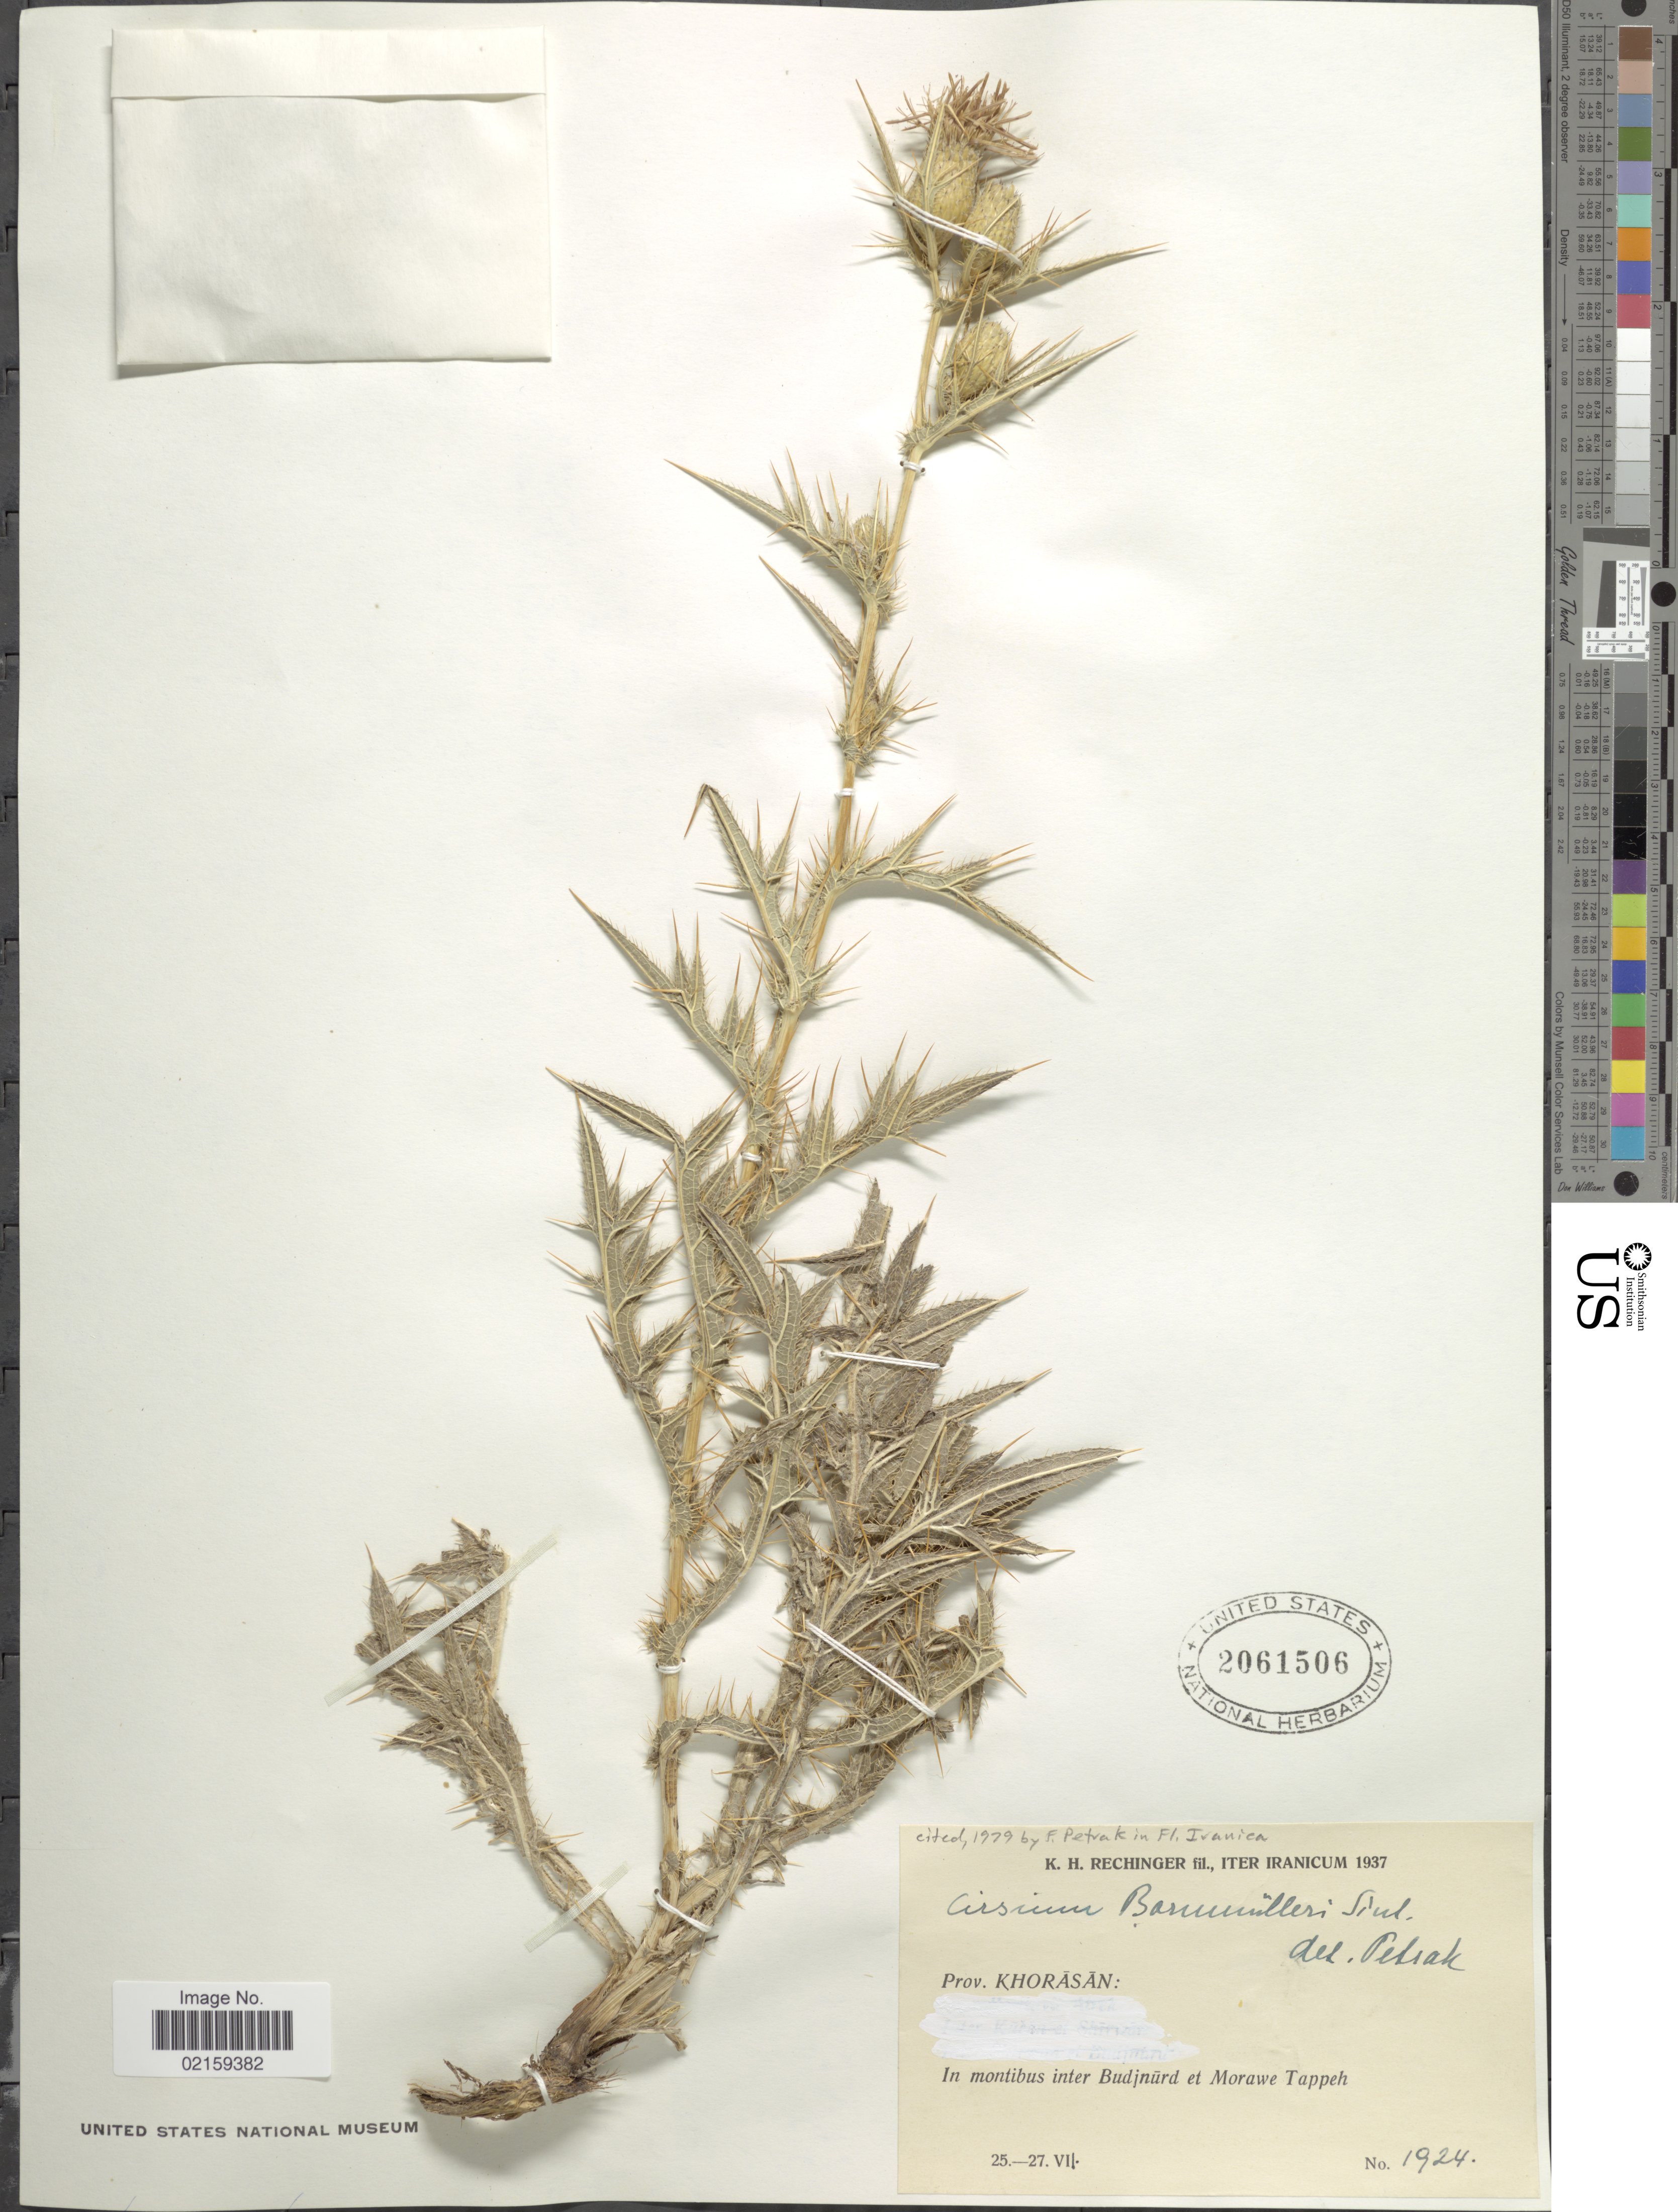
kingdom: Plantae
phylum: Tracheophyta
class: Magnoliopsida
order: Asterales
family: Asteraceae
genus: Cirsium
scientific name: Cirsium bornmuelleri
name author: Sint. & Bornm.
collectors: K. H. Rechinger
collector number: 1924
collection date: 1937-07-25/1937-07-27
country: Iran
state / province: Khorasan [obsolete]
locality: Prov. Khorasan : In montibus inter Budjnurd et Morawe Tappeh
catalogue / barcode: US 2061506